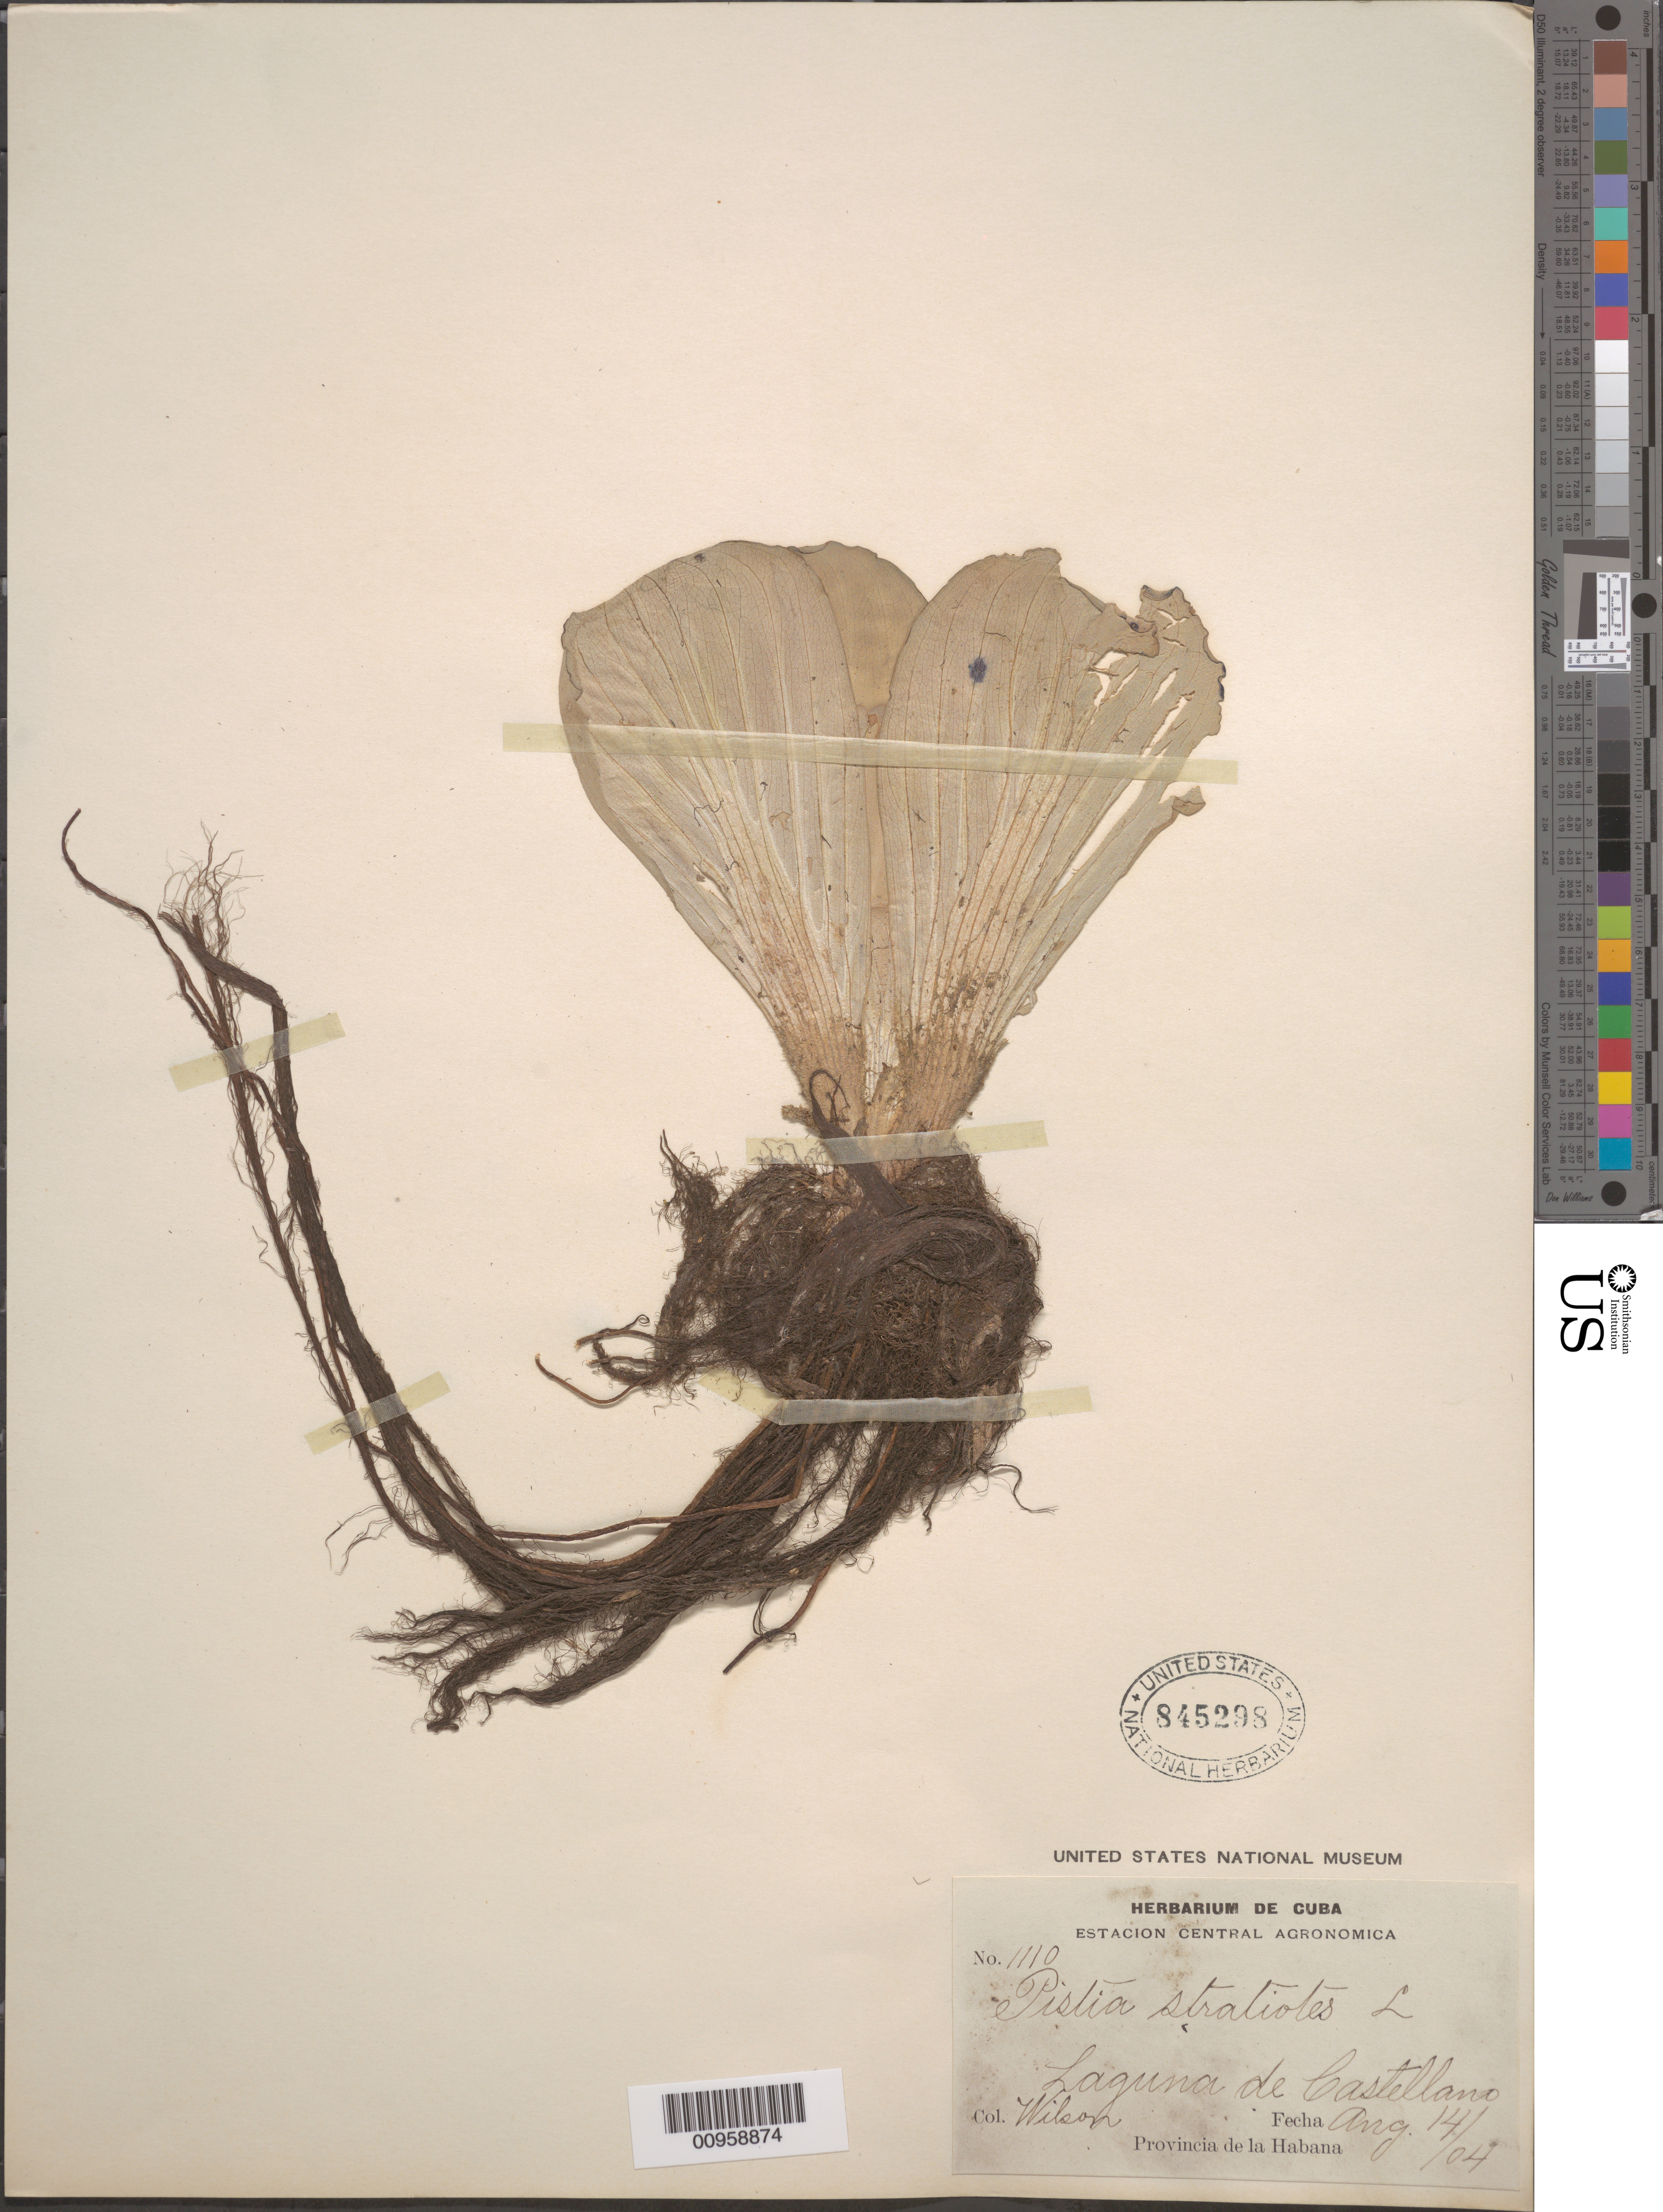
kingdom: Plantae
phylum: Tracheophyta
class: Liliopsida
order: Alismatales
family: Araceae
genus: Pistia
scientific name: Pistia stratiotes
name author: L.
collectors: -- Wilson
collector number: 1110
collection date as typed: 14 Aug 1904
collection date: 1904-08-14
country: Cuba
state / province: La Habana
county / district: Municipio Boyeros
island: Cuba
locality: Laguna de Castellano, two and a half miles south-west of Santiago de las Vegas (vecindad de)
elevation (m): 97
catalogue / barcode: US 845298